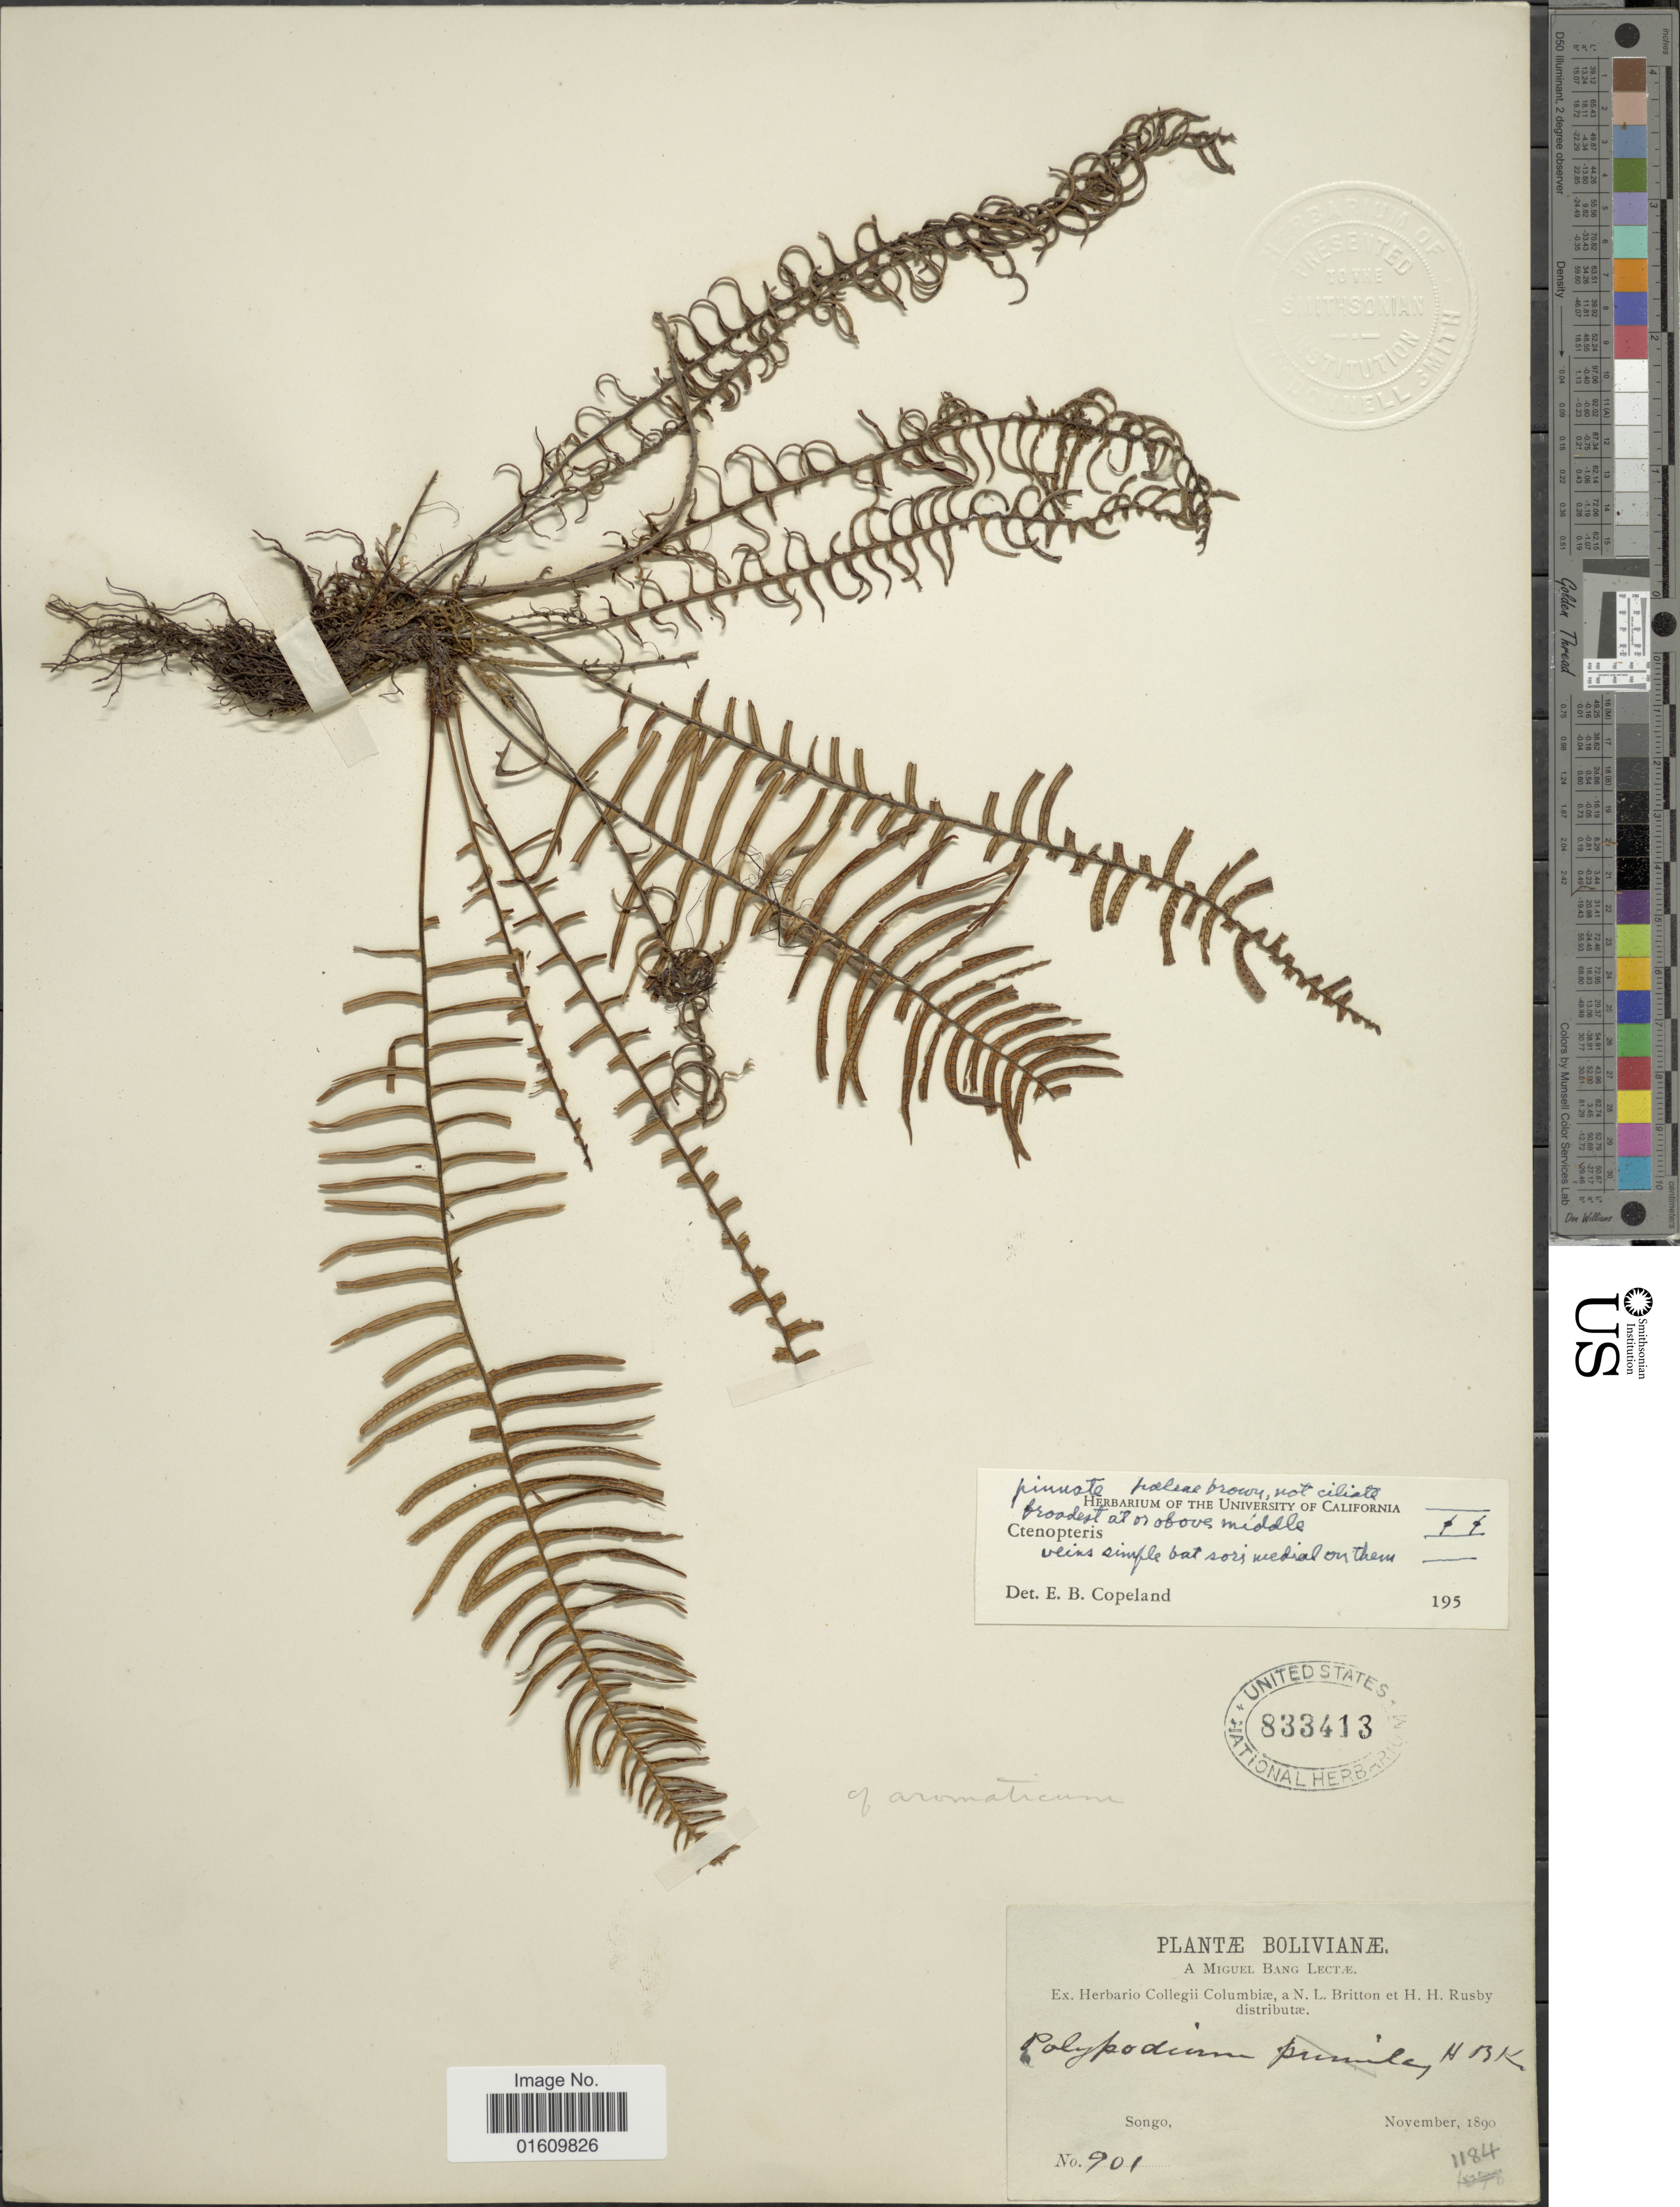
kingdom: Plantae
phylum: Tracheophyta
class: Polypodiopsida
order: Polypodiales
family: Polypodiaceae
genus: Melpomene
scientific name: Melpomene firma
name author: (J. Sm.) A.R. Sm. & R.C. Moran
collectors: M. Bang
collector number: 901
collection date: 1890-11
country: Bolivia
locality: Songo.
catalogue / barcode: US 833413